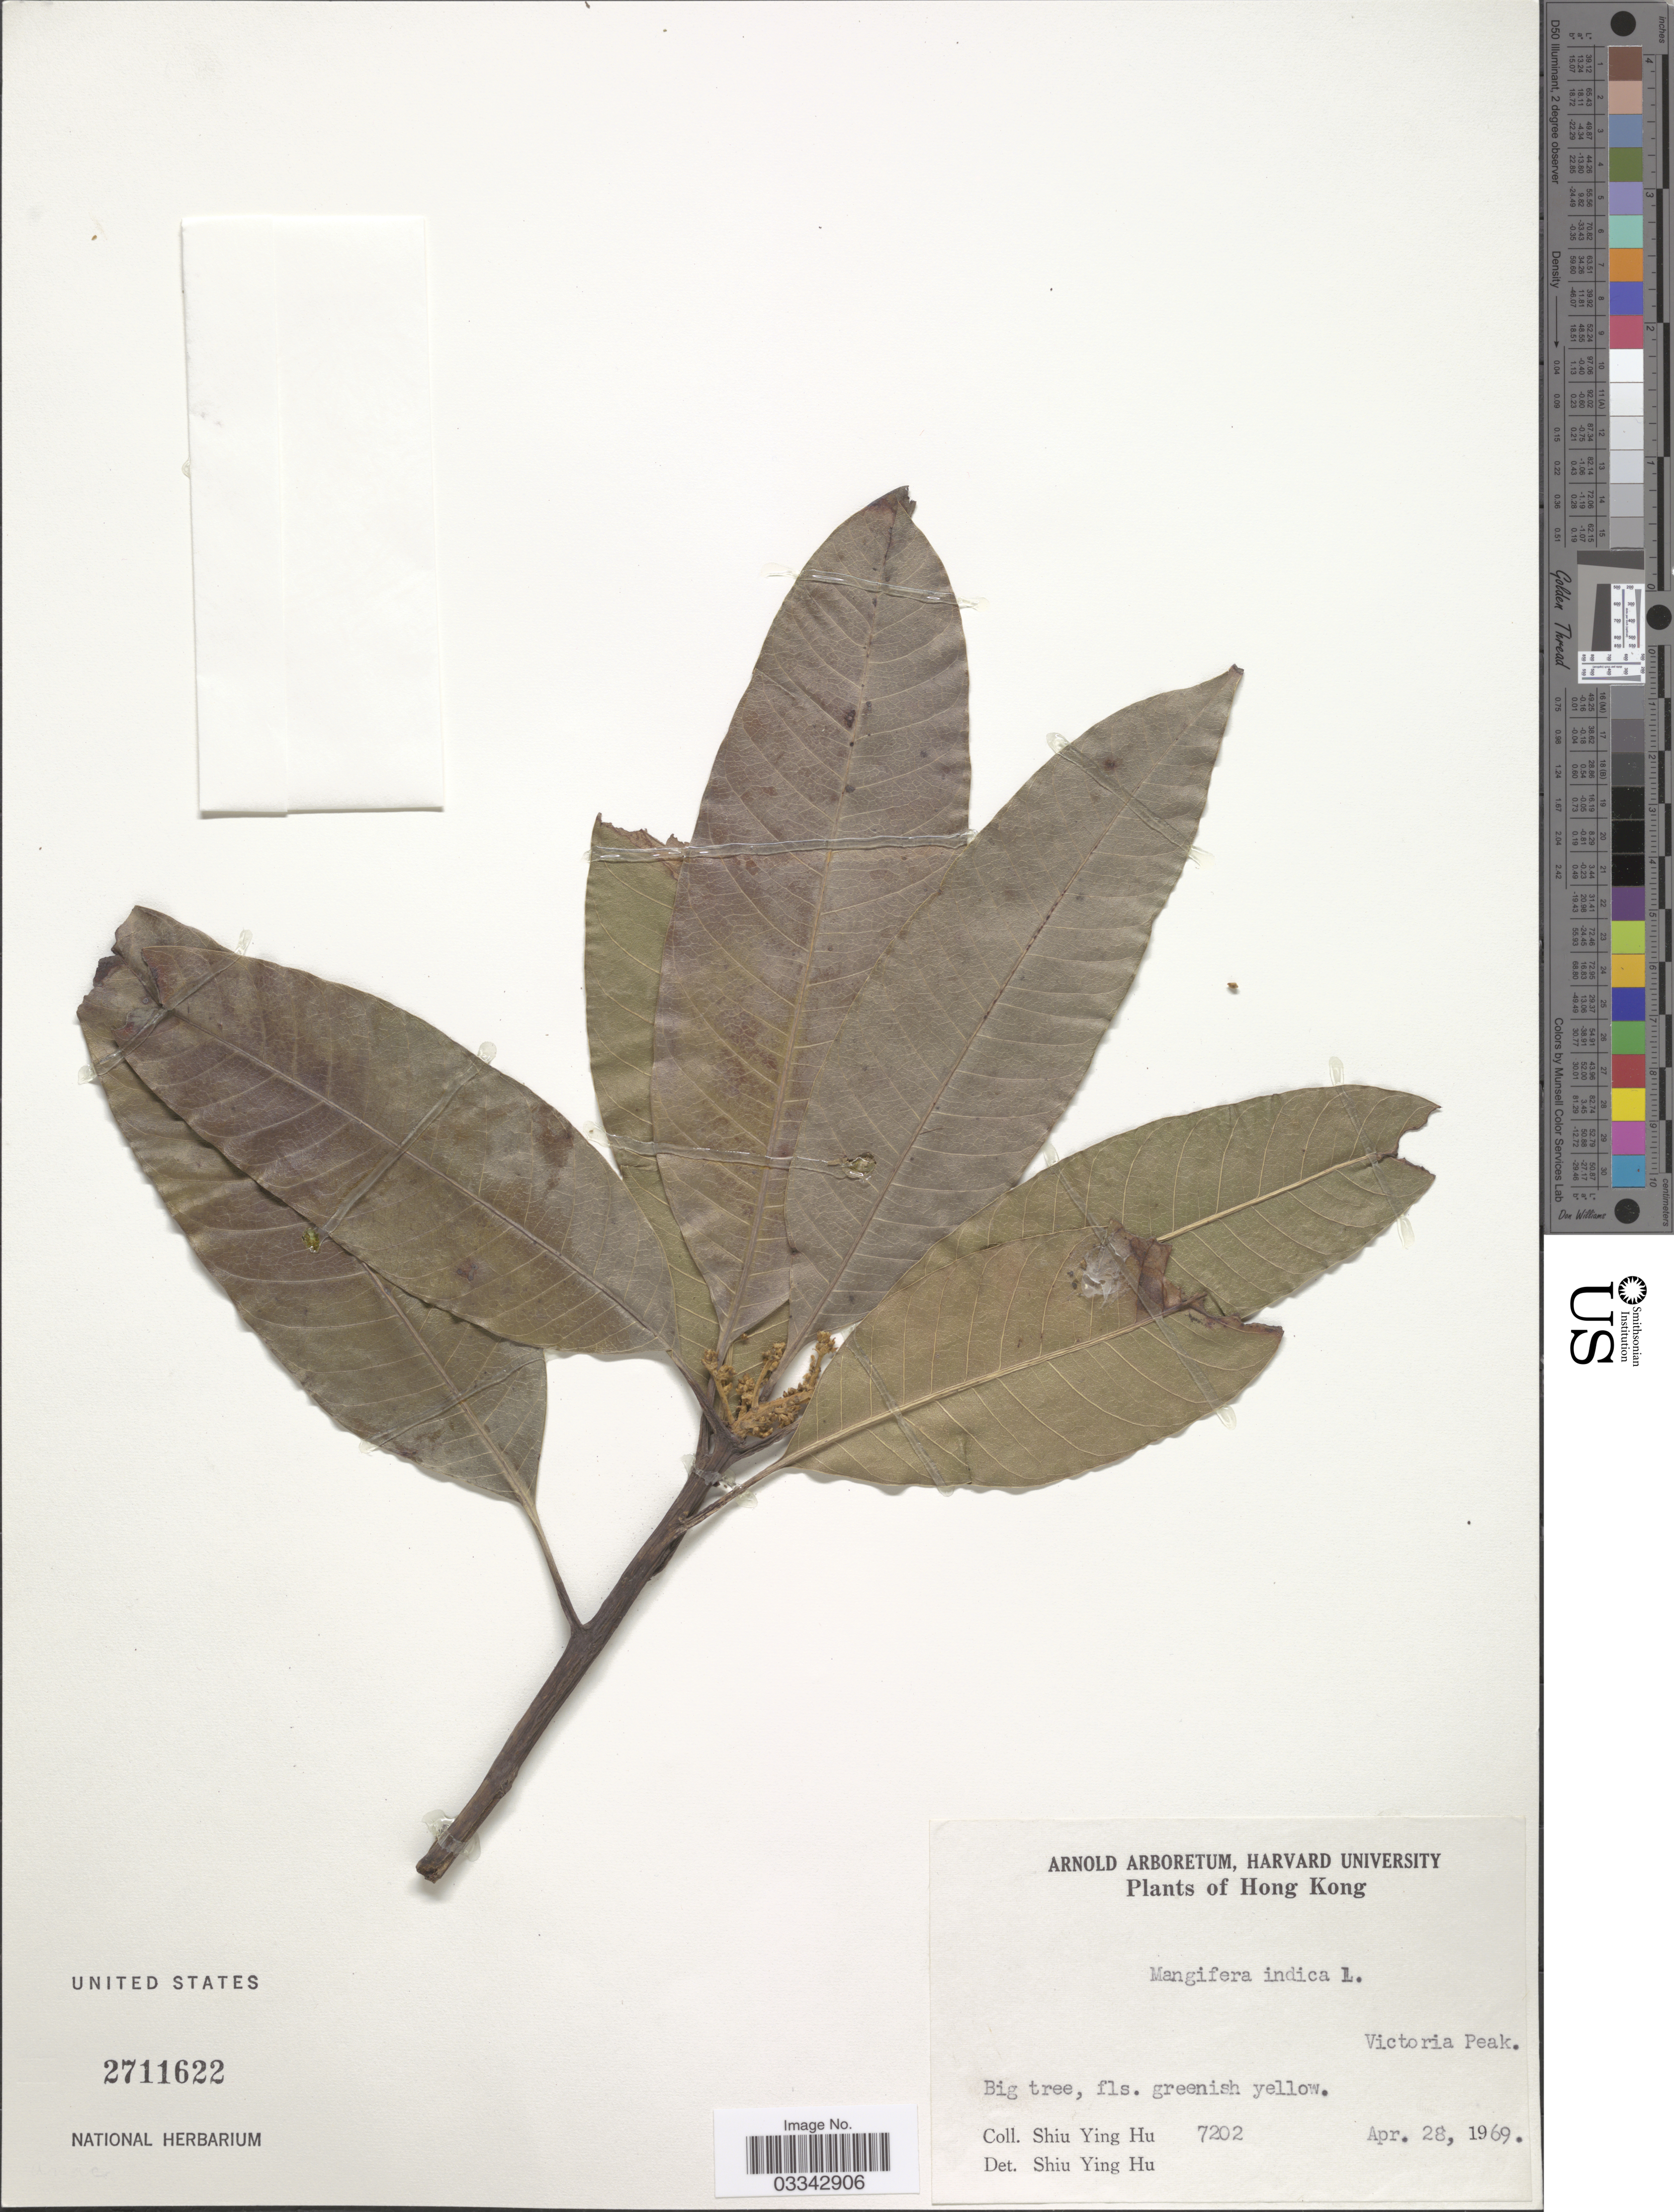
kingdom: Plantae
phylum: Tracheophyta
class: Magnoliopsida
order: Sapindales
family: Anacardiaceae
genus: Mangifera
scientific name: Mangifera indica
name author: L.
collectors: S. Y. Hu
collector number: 7202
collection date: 1969-04-28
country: China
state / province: Hong Kong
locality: Victoria Peak.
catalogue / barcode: US 2711622